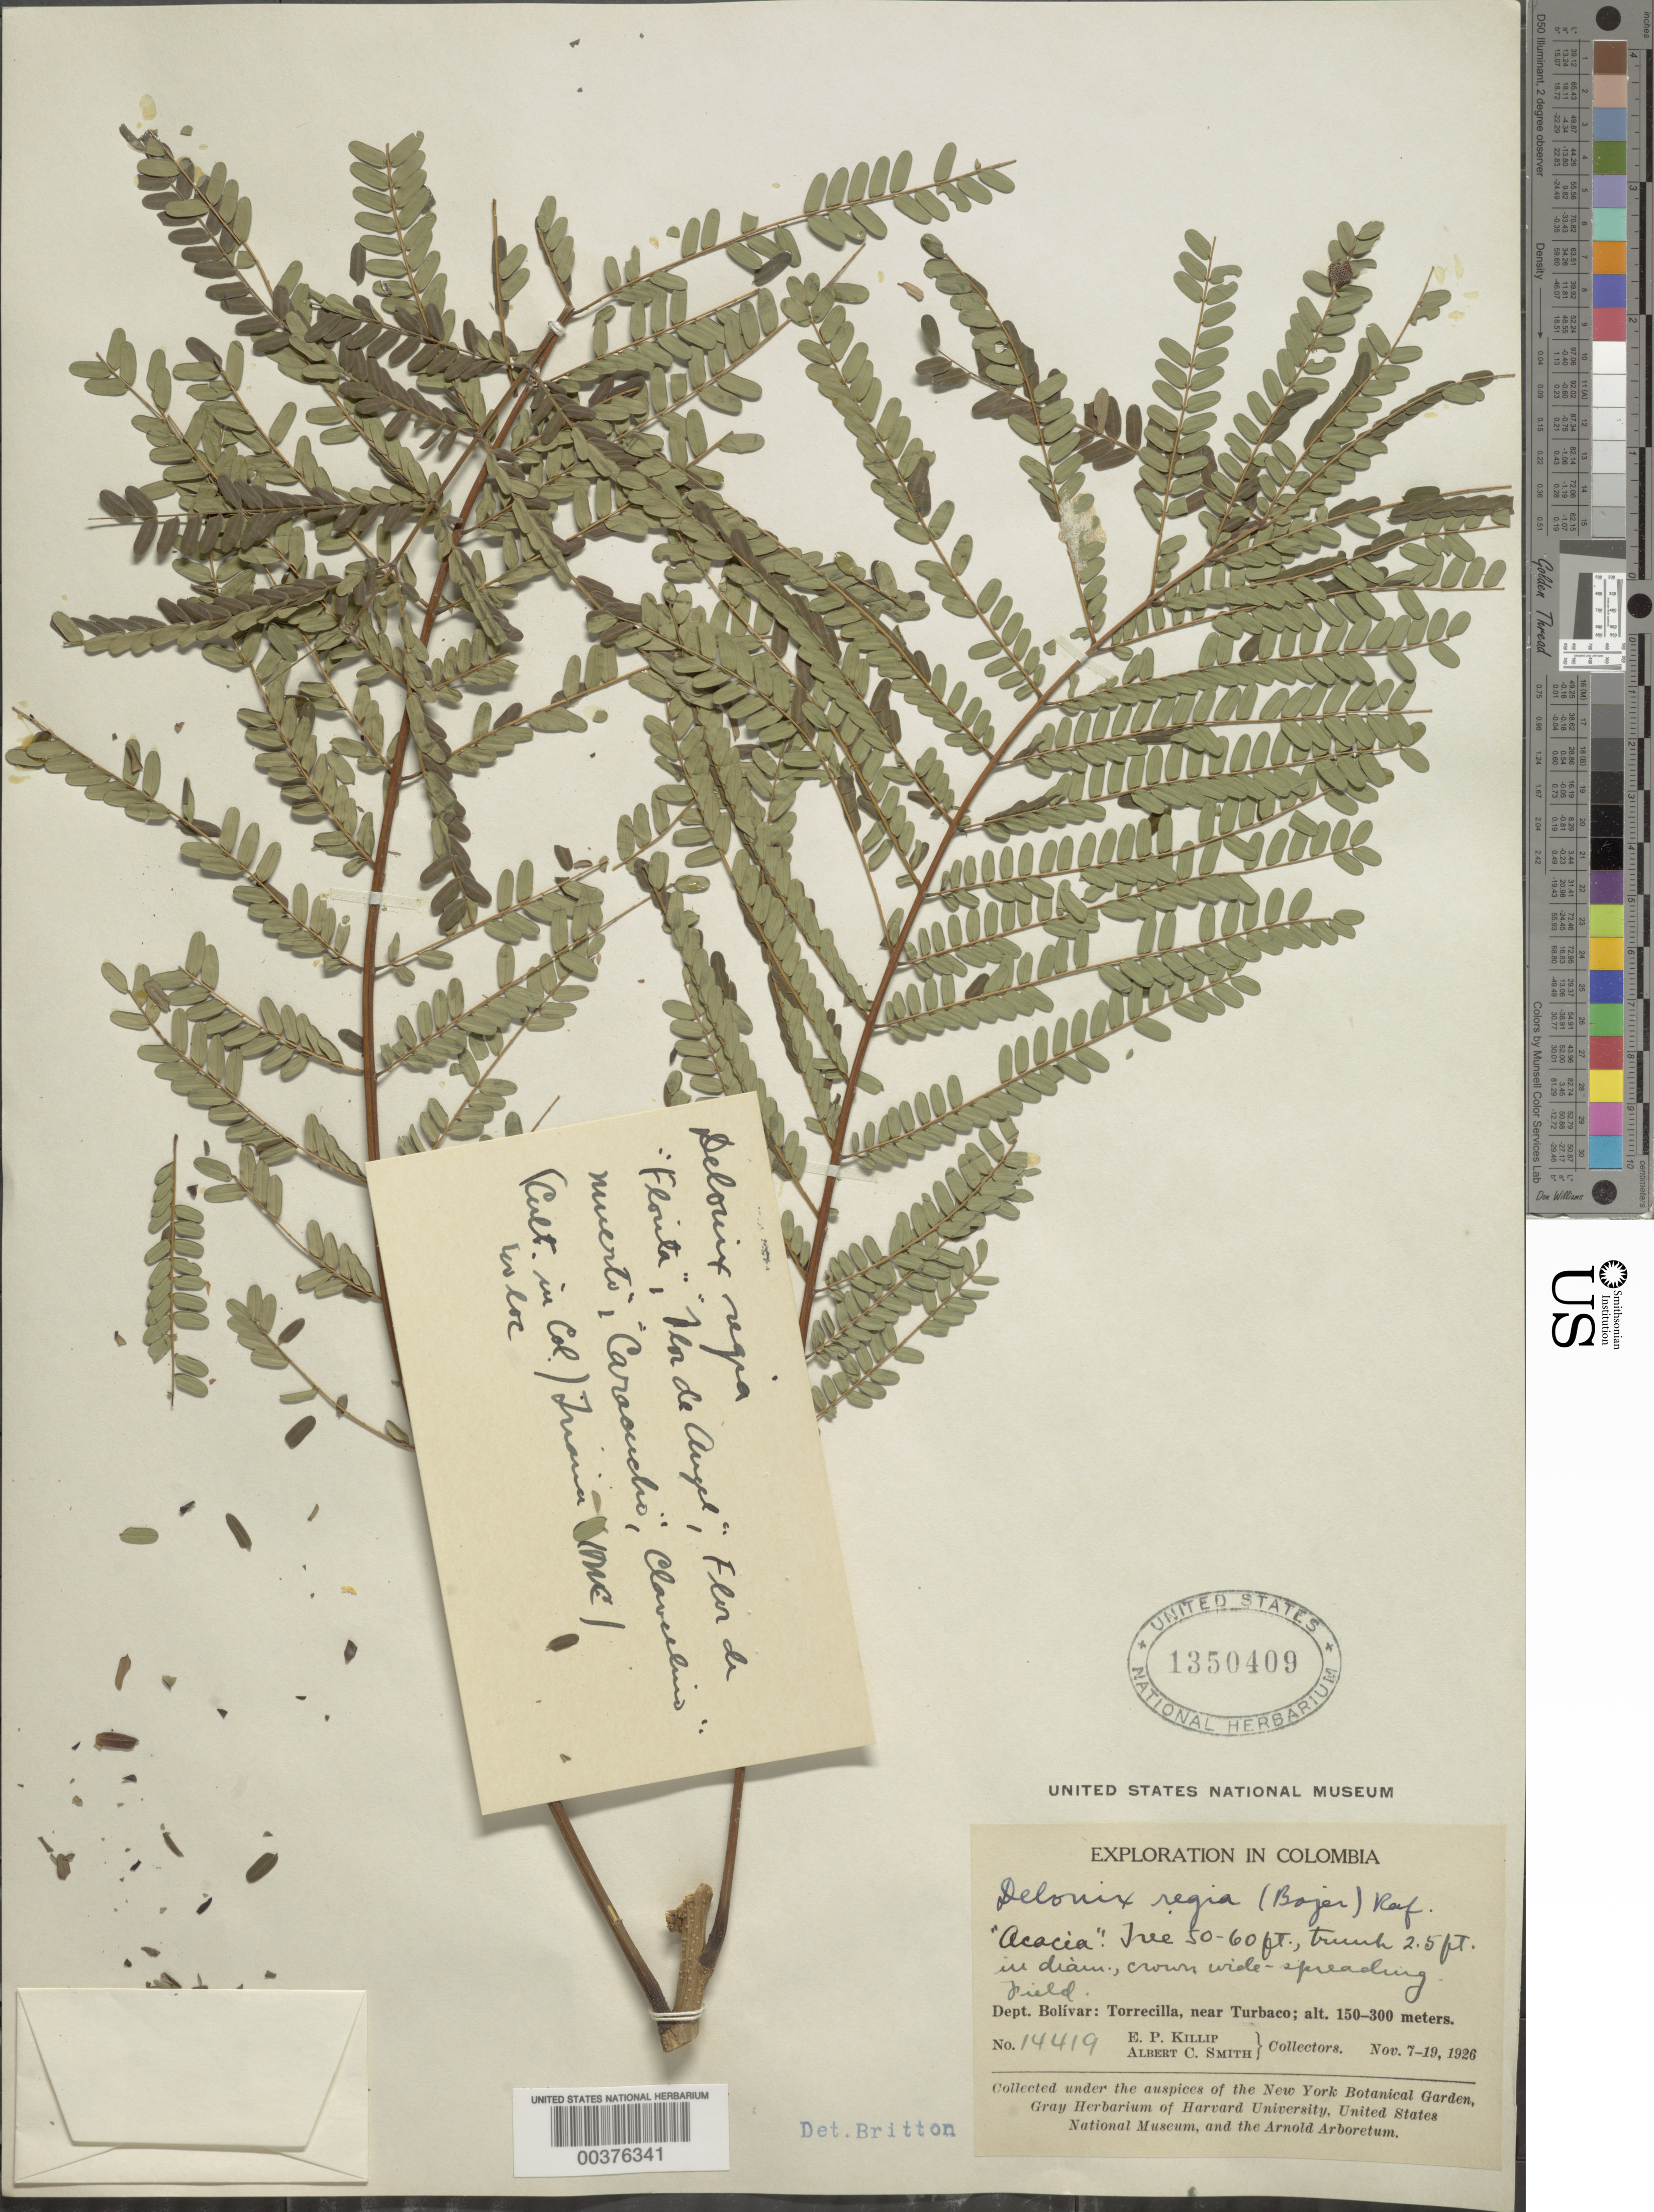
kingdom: Plantae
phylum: Tracheophyta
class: Magnoliopsida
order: Fabales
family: Fabaceae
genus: Delonix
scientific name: Delonix regia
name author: (Bojer ex Hook.) Raf.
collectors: E. P. Killip & A. C. Smith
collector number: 14419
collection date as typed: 07 Nov 1926 to 19 Nov 1926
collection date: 1926-11-07/1926-11-19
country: Colombia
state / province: Bolívar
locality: Torrecilla near Turbaco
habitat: Field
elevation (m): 150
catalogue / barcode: US 1350409